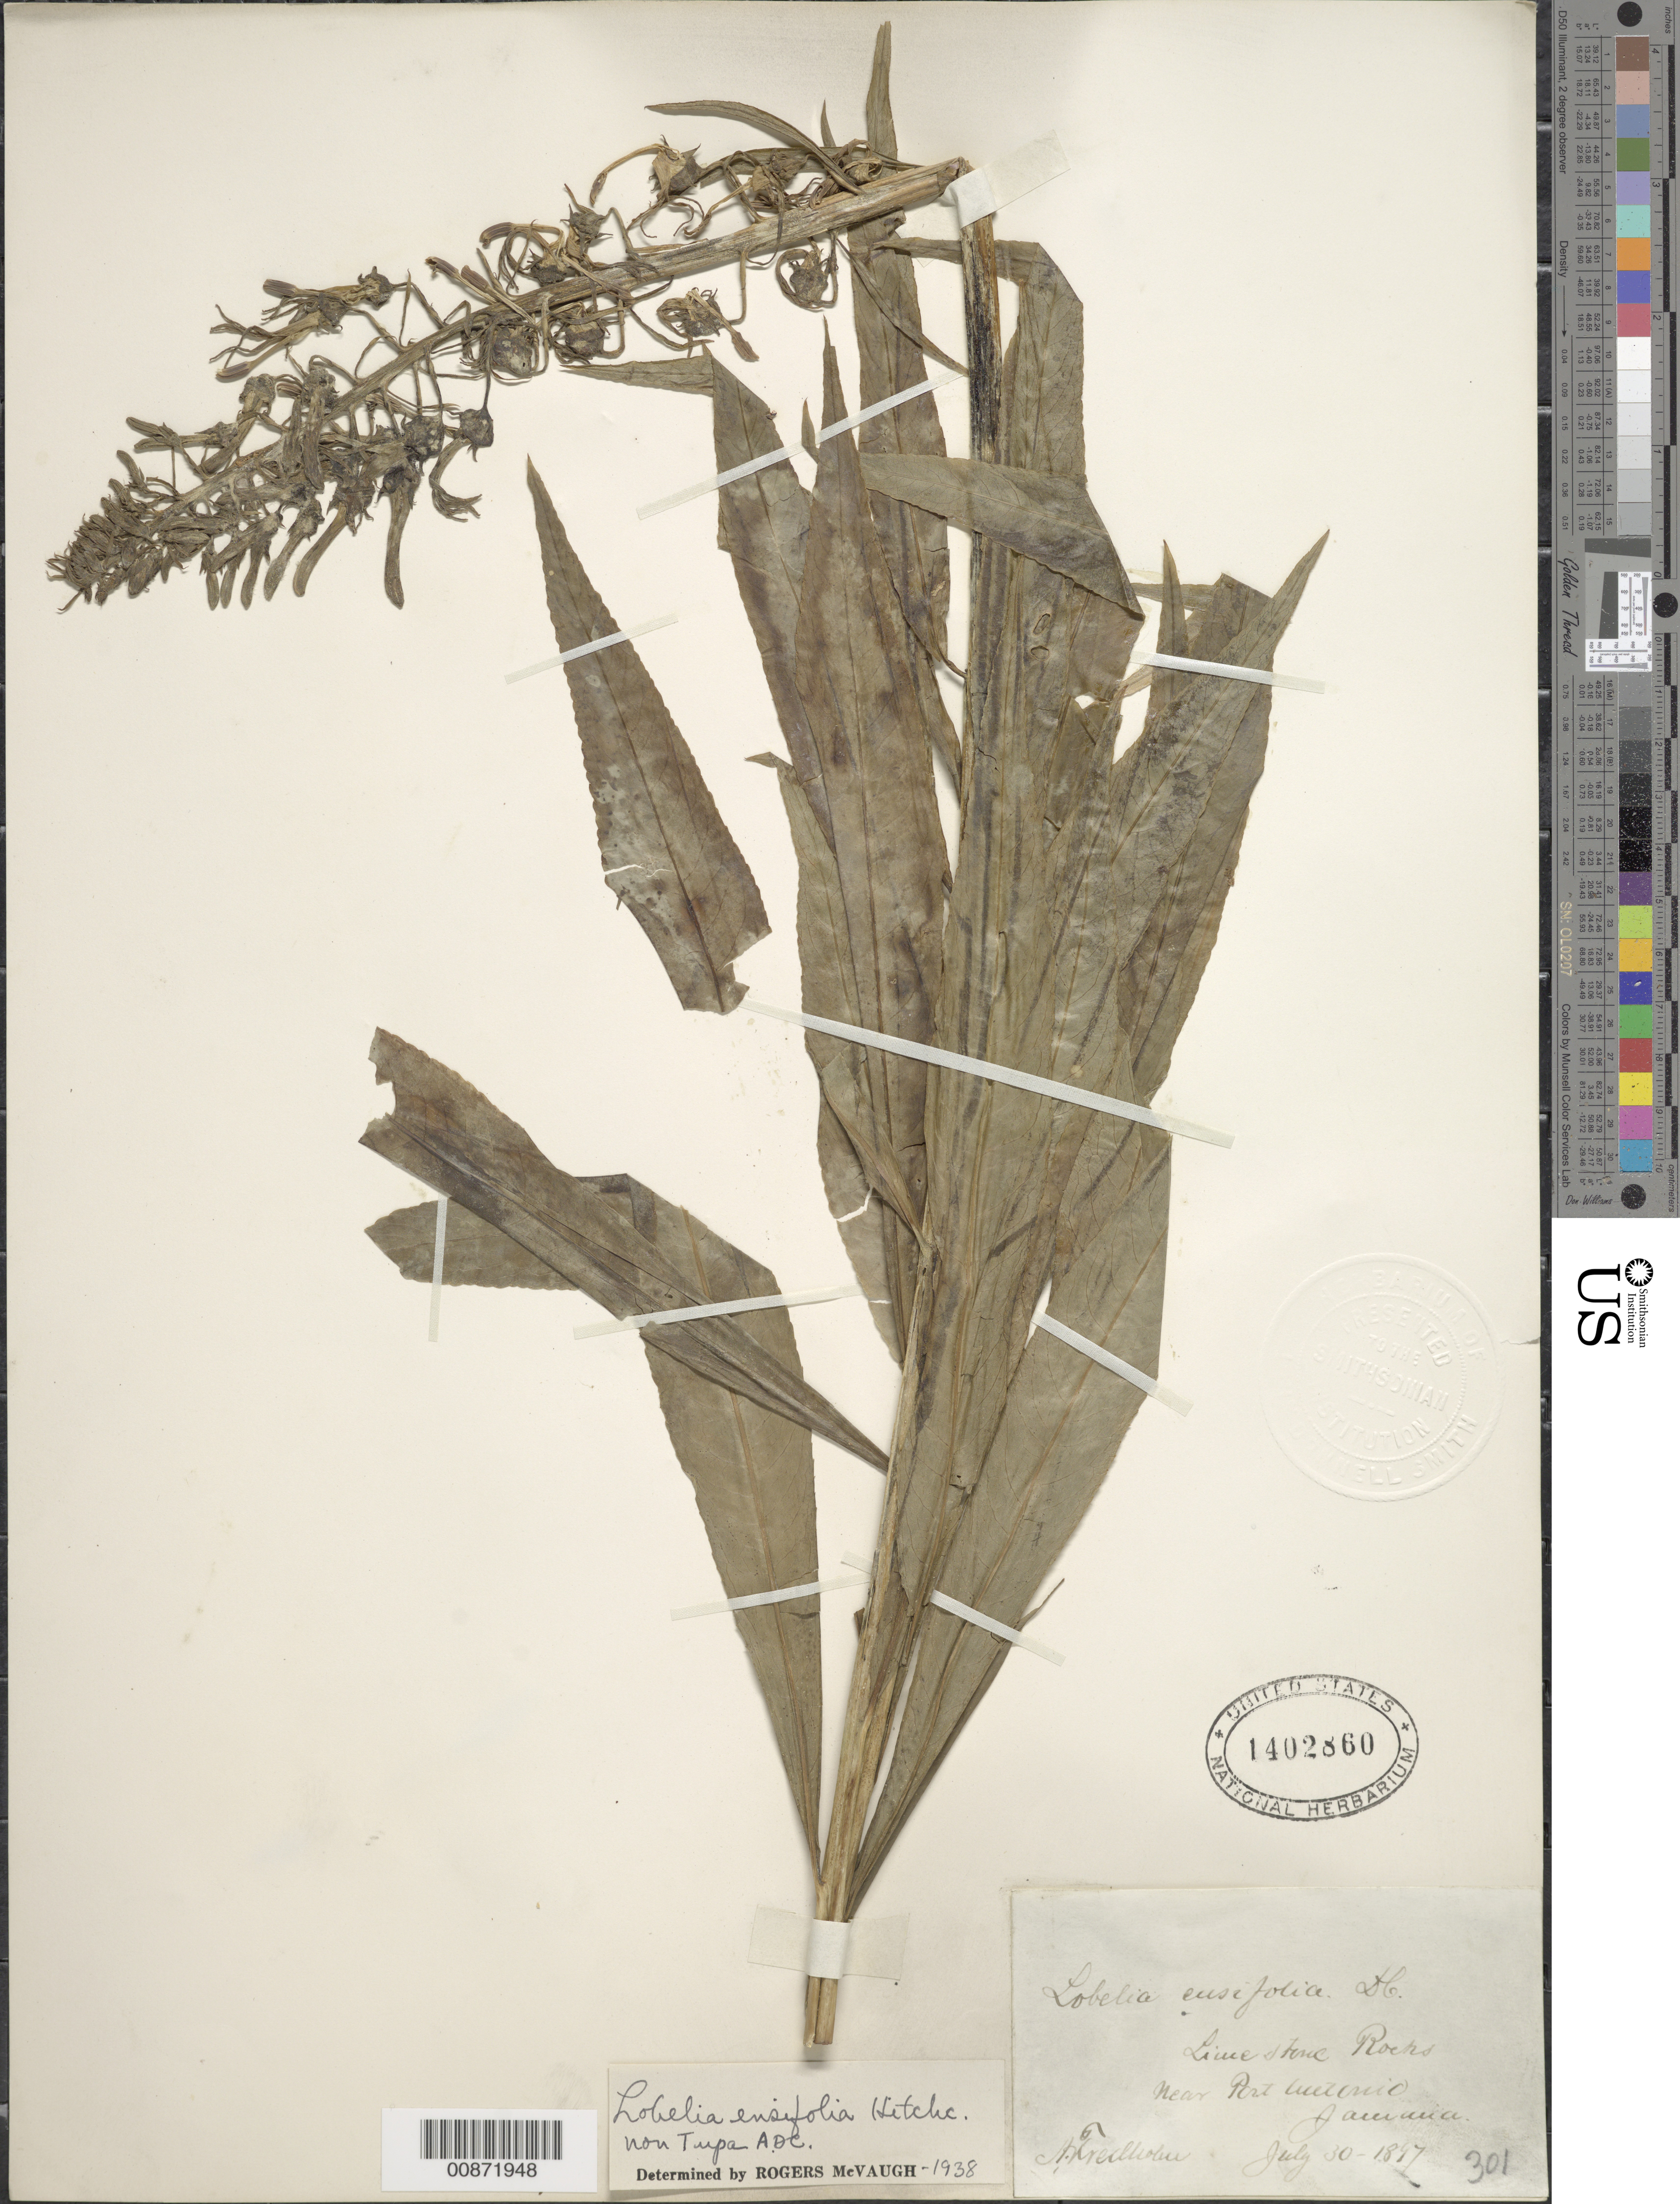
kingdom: Plantae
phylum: Tracheophyta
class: Magnoliopsida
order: Asterales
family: Campanulaceae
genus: Lobelia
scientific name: Lobelia sp.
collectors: A. J. Fredholm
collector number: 301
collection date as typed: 30 Jul 1897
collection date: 1897-07-30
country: Jamaica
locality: Near Port Antonio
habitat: Limestone rocks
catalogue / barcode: US 1402860